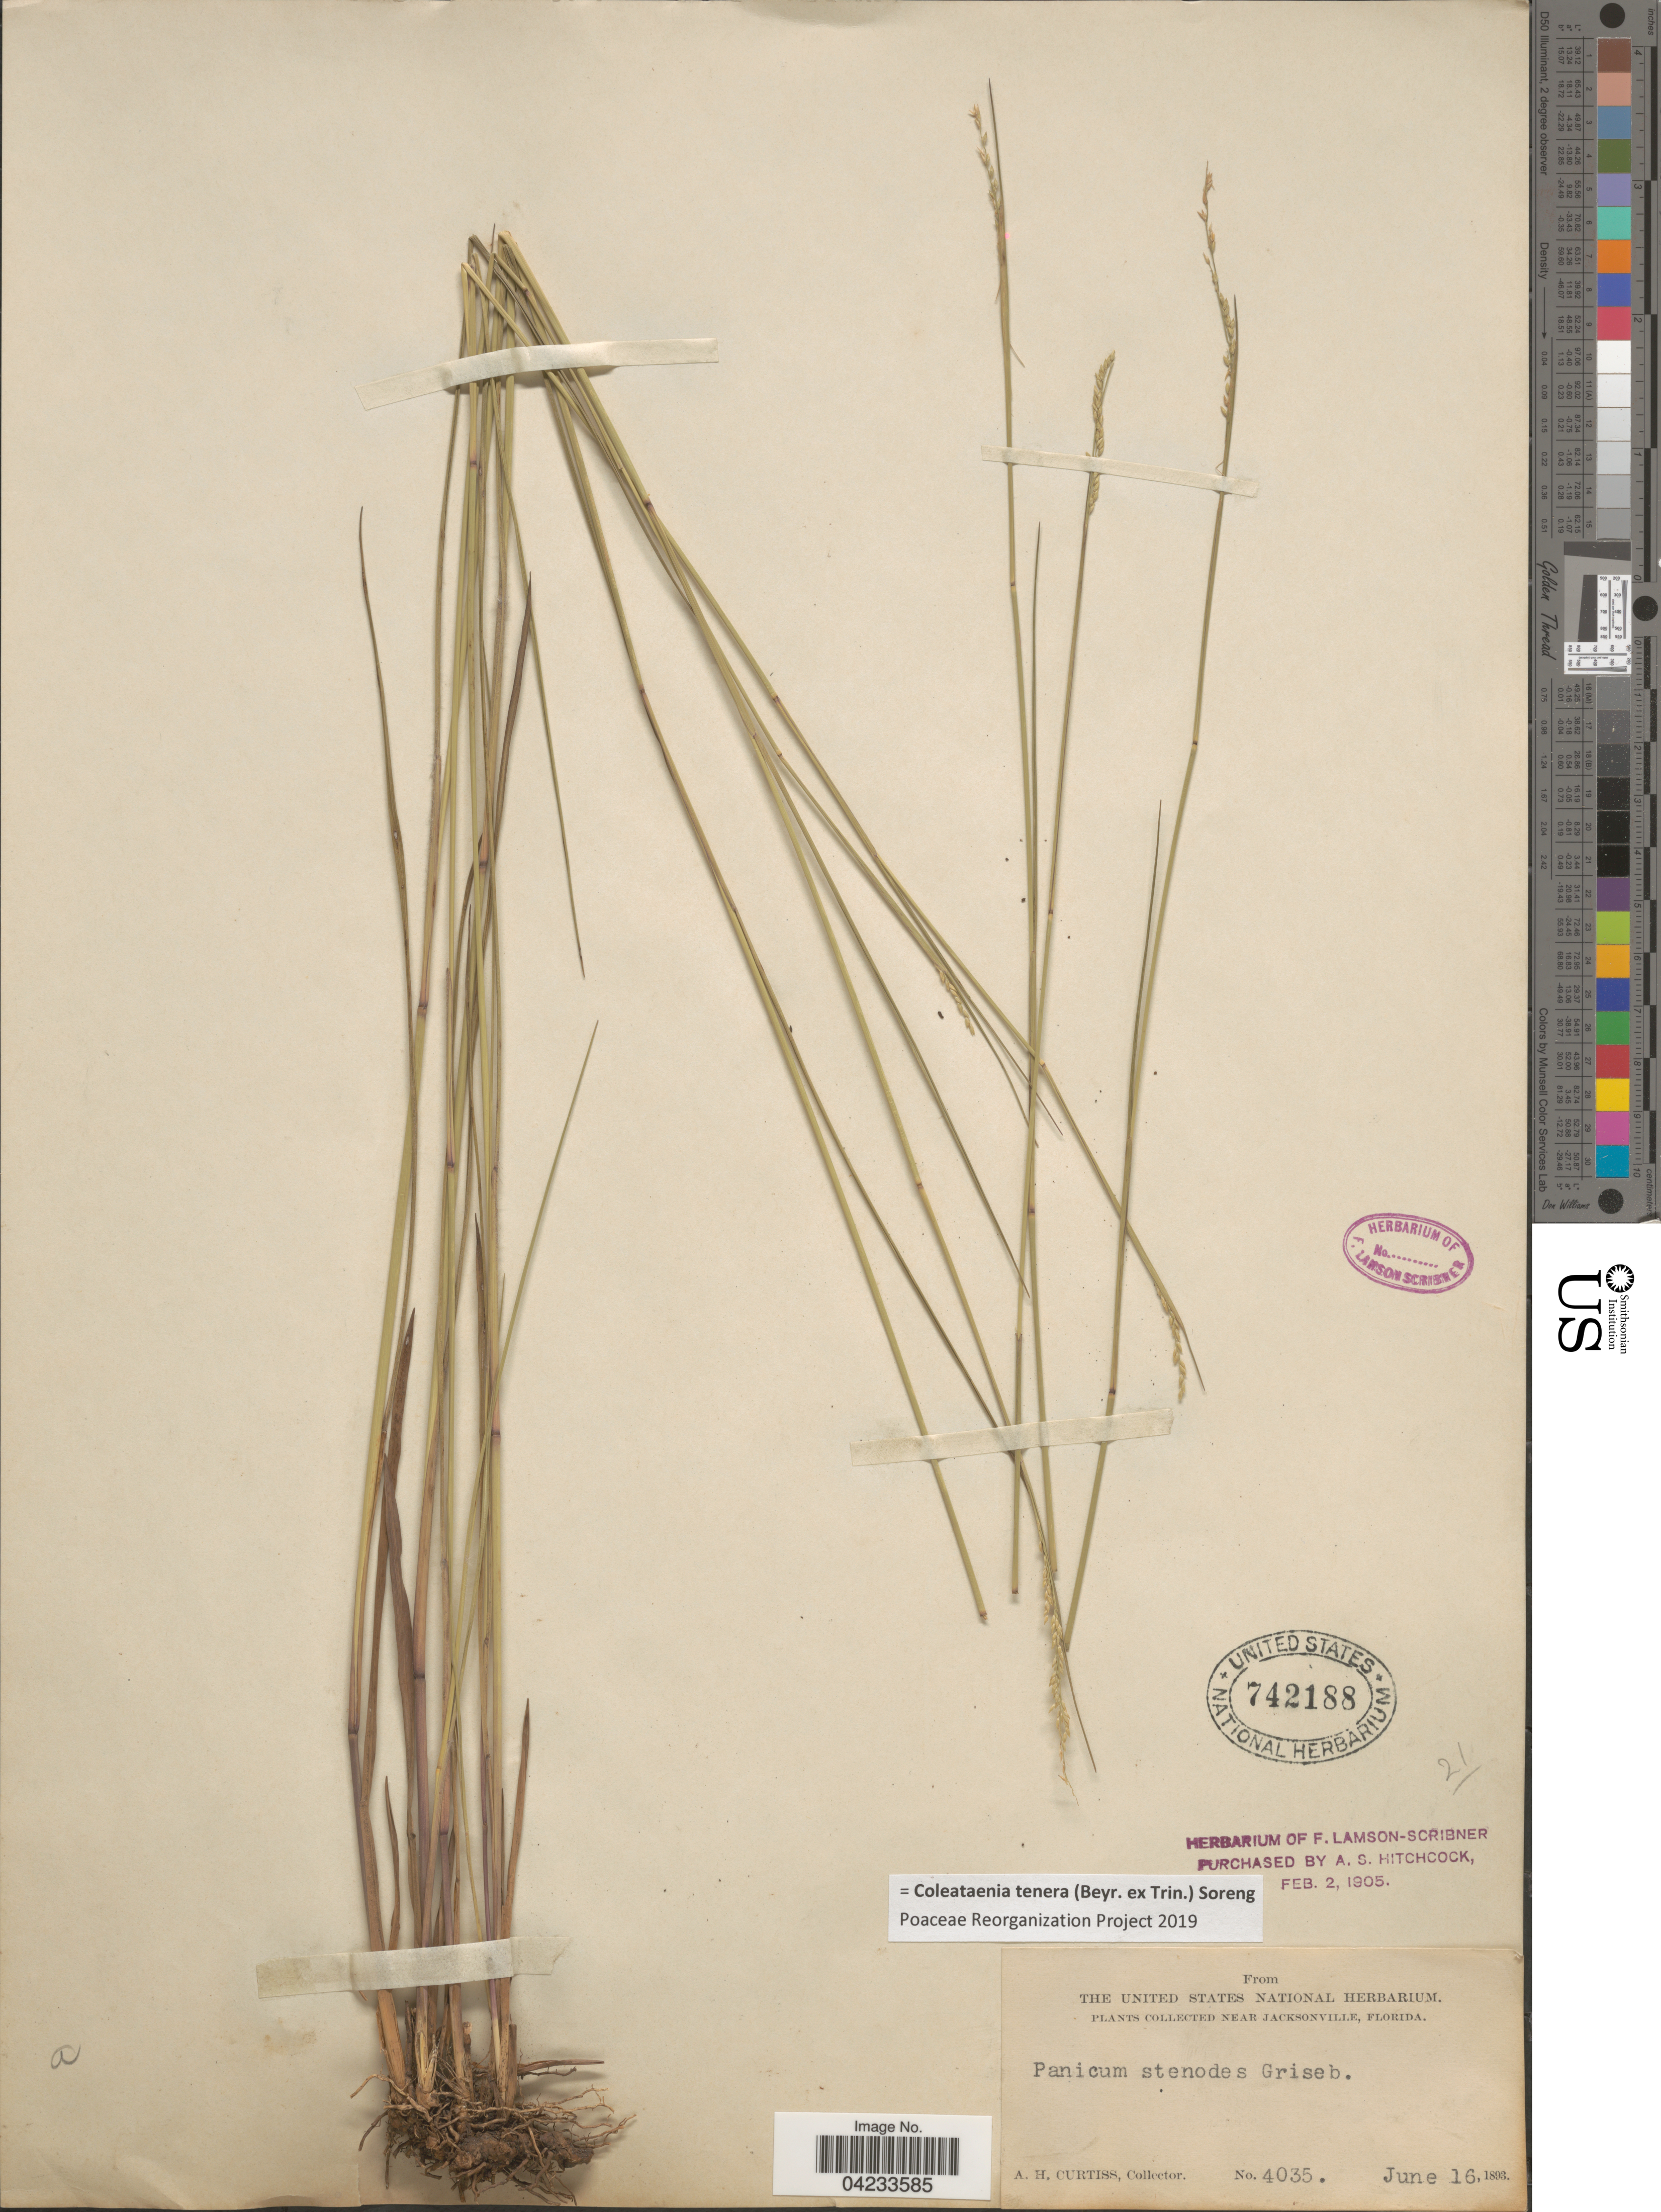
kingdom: Plantae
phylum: Tracheophyta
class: Liliopsida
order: Poales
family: Poaceae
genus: Coleataenia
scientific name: Coleataenia tenera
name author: (Beyr. ex Trin.) Soreng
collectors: A. H. Curtiss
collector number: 4035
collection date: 1893-06-16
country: United States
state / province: Florida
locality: Near Jacksonville.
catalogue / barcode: US 742188